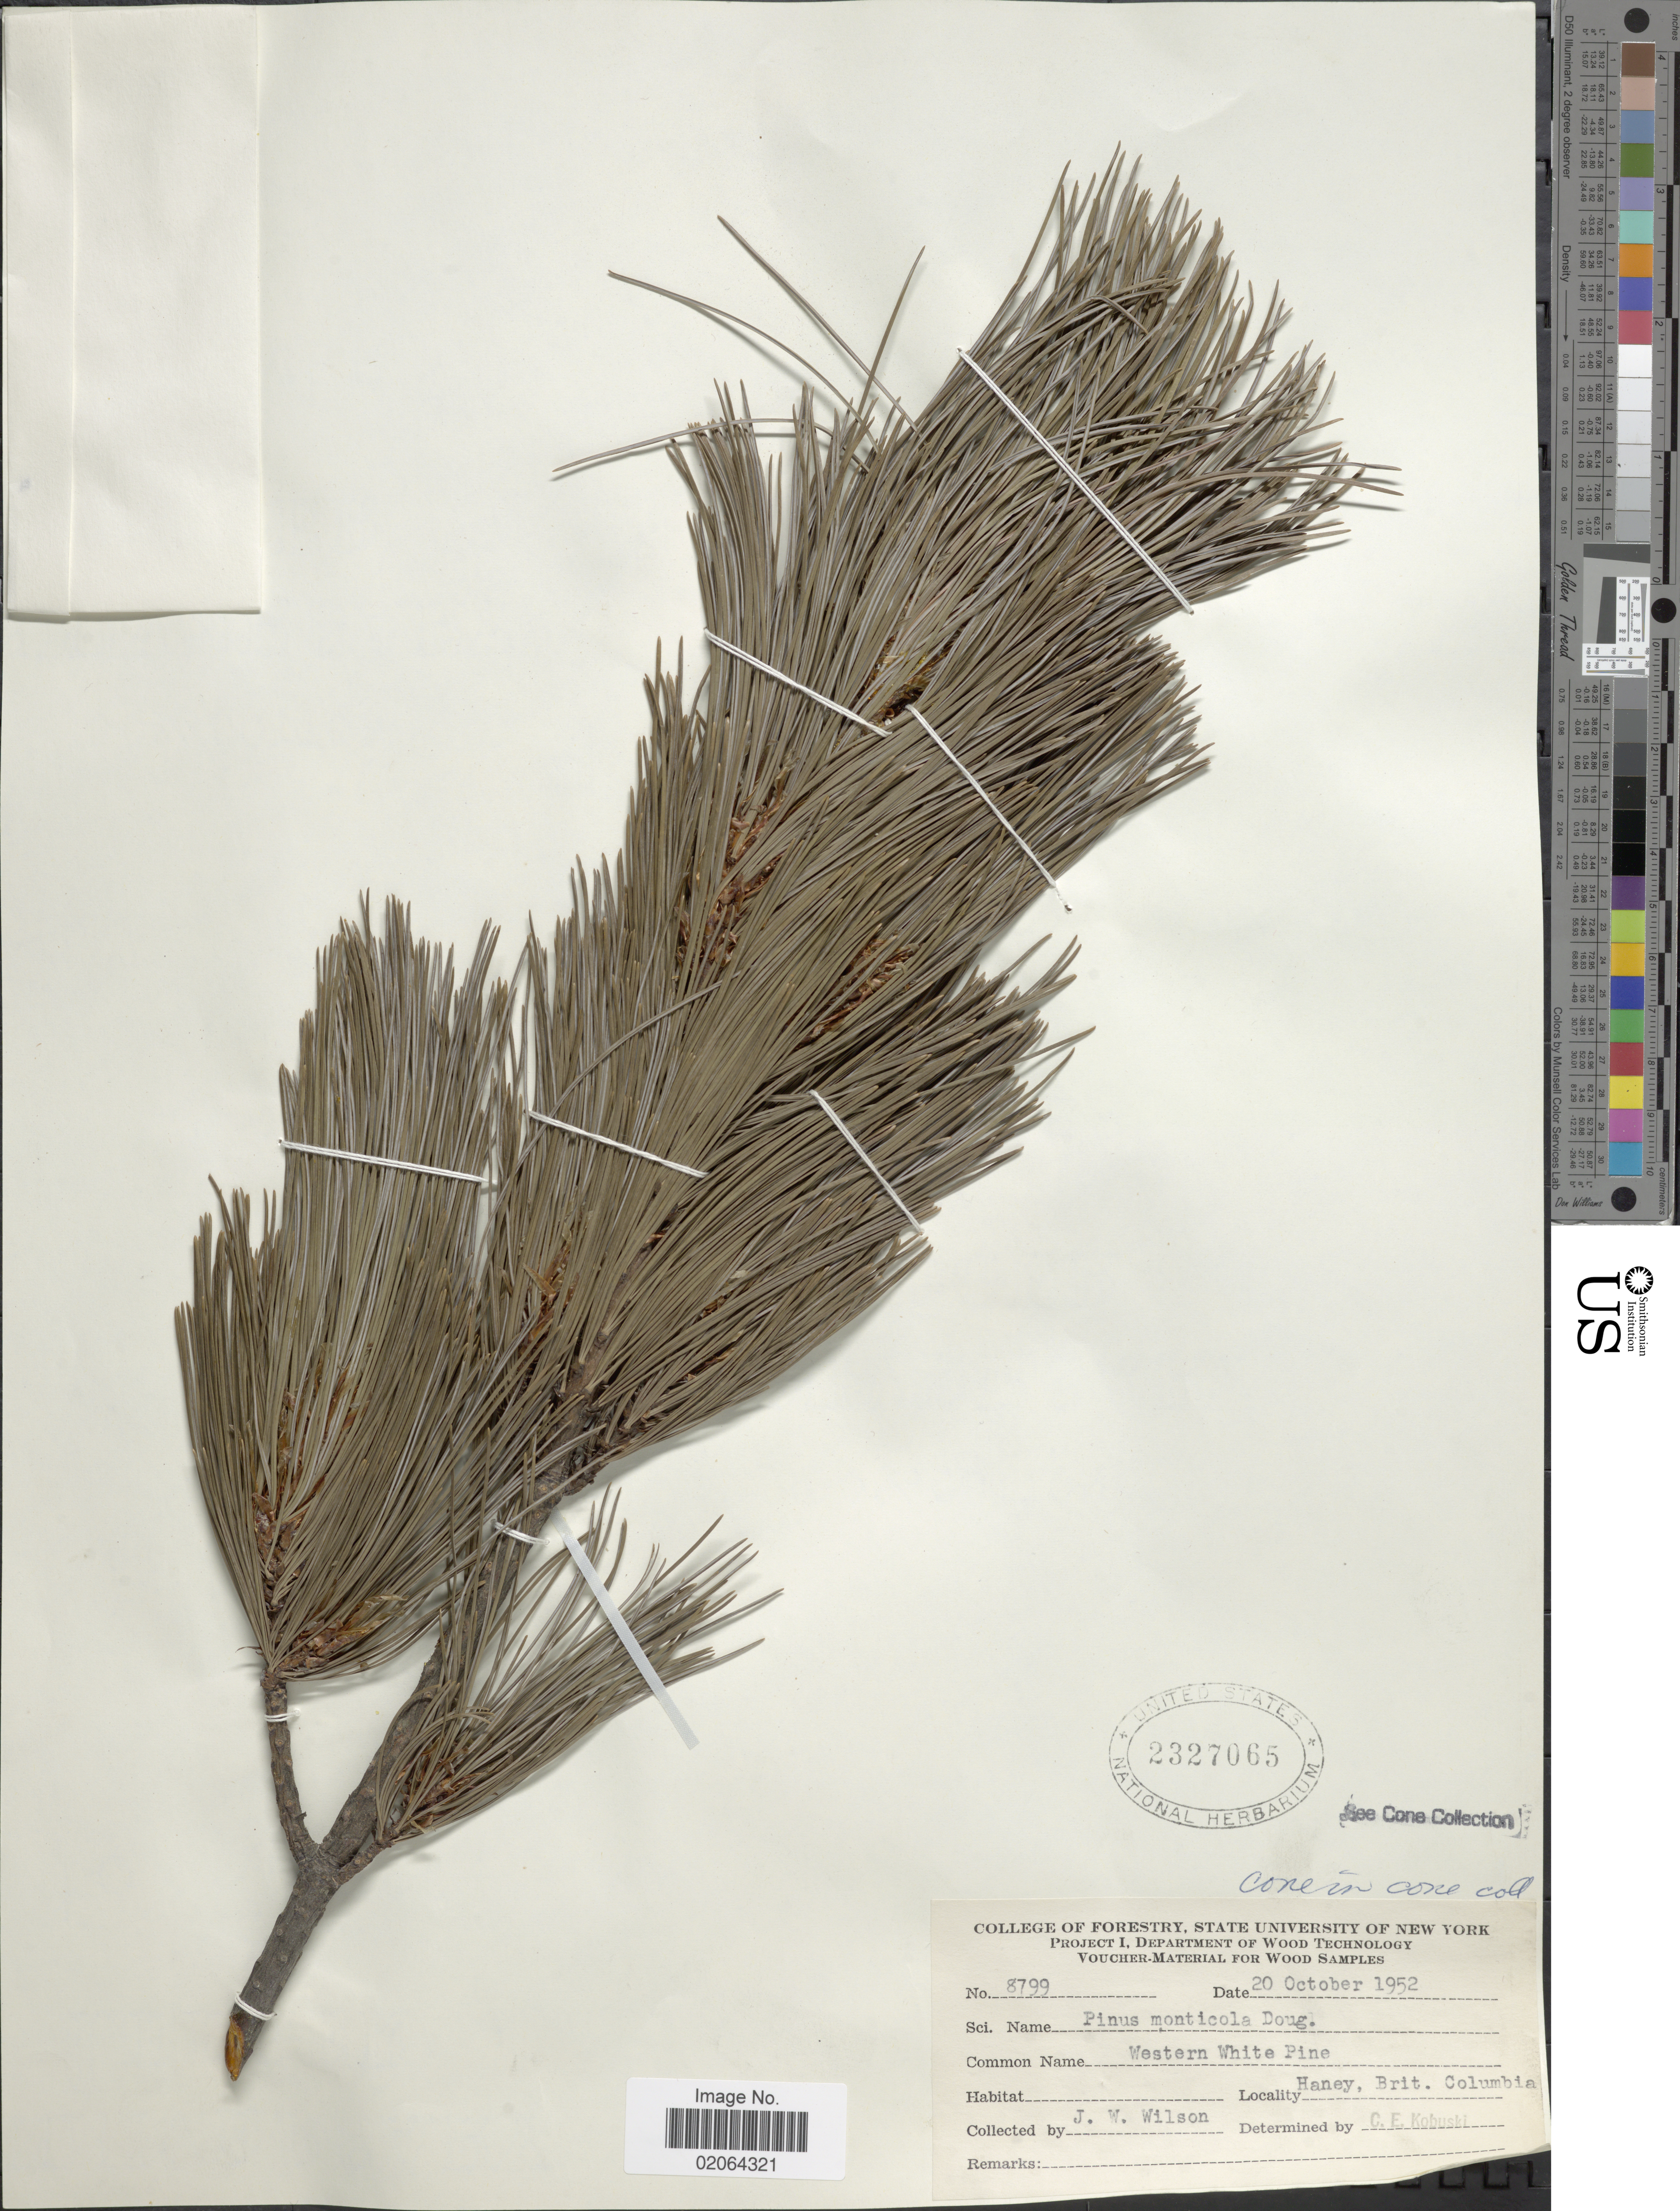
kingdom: Plantae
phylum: Tracheophyta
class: Pinopsida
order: Pinales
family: Pinaceae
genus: Pinus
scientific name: Pinus monticola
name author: Douglas ex D. Don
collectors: J. Wilson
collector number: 8799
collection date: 1952-10-20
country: Canada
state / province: British Columbia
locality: Haney, Brit, Columbia.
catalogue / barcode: US 2327065